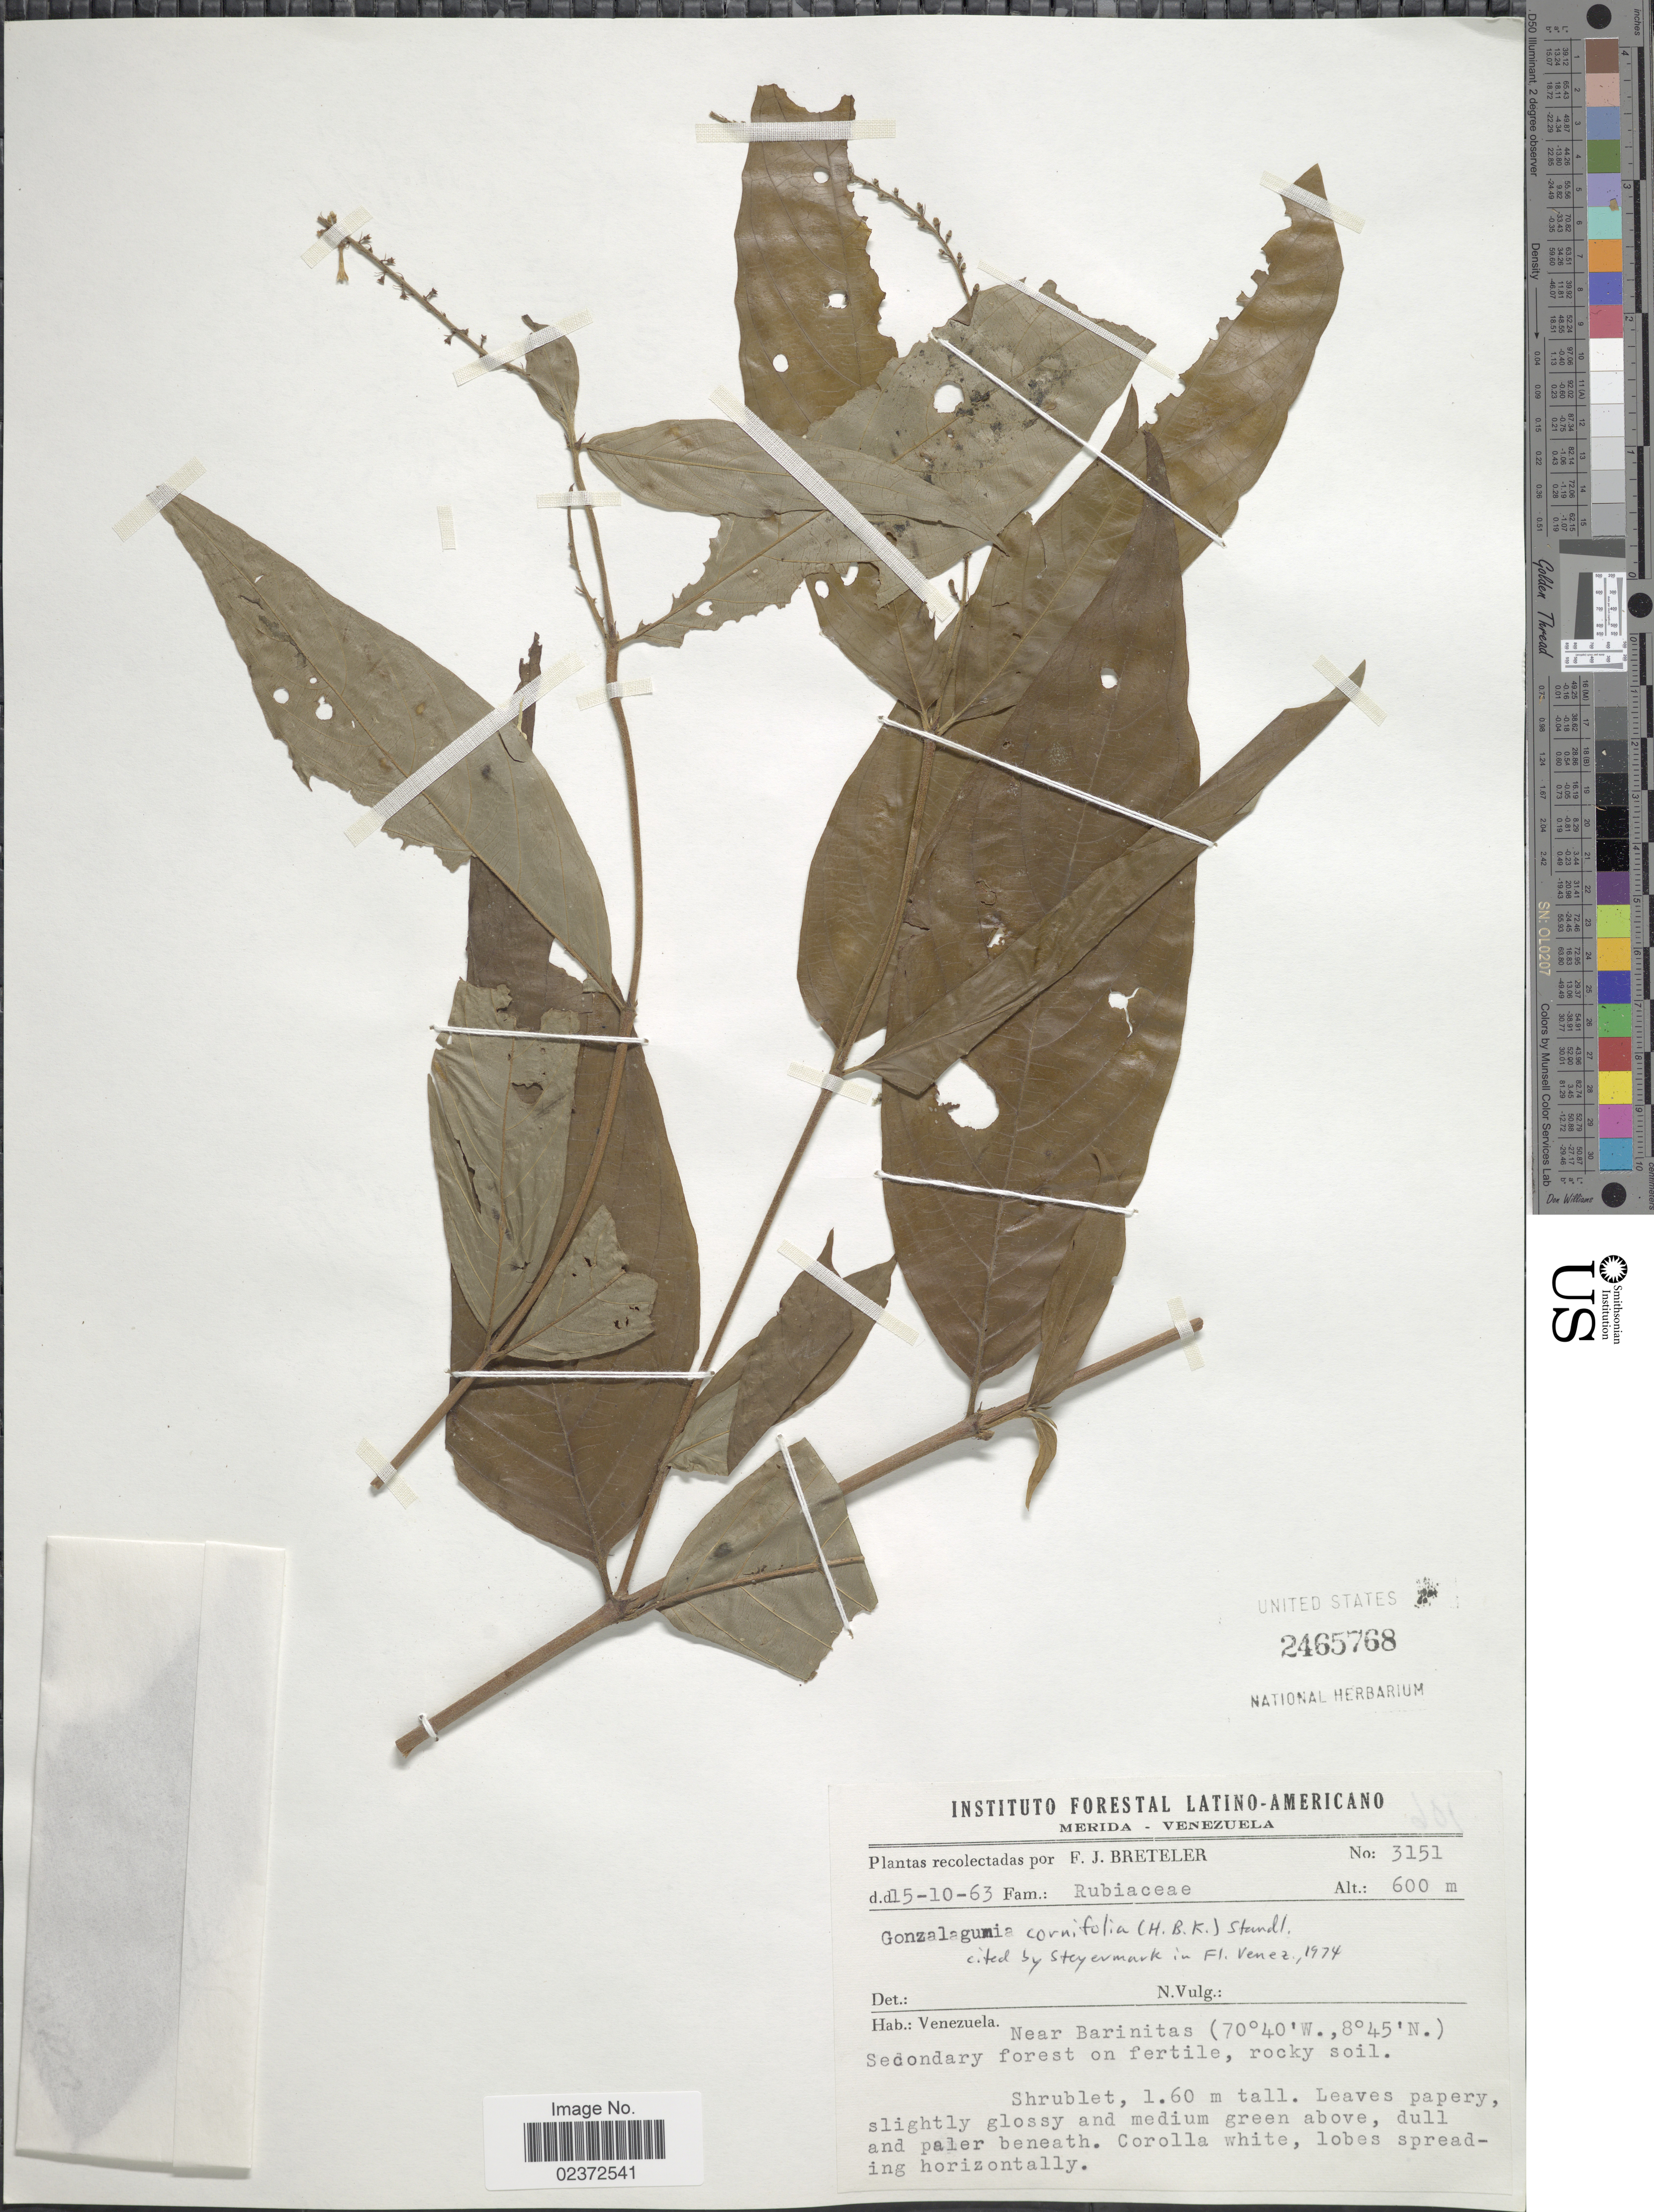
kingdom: Plantae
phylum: Tracheophyta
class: Magnoliopsida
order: Gentianales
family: Rubiaceae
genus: Gonzalagunia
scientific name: Gonzalagunia cornifolia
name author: (Kunth) Standl.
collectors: F. J. Breteler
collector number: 3151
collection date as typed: Transcribed d/m/y: 15/10/63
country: Venezuela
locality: Near Barinitas, Secondary forest on fertile, rocky soil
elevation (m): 600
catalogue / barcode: US 2465768